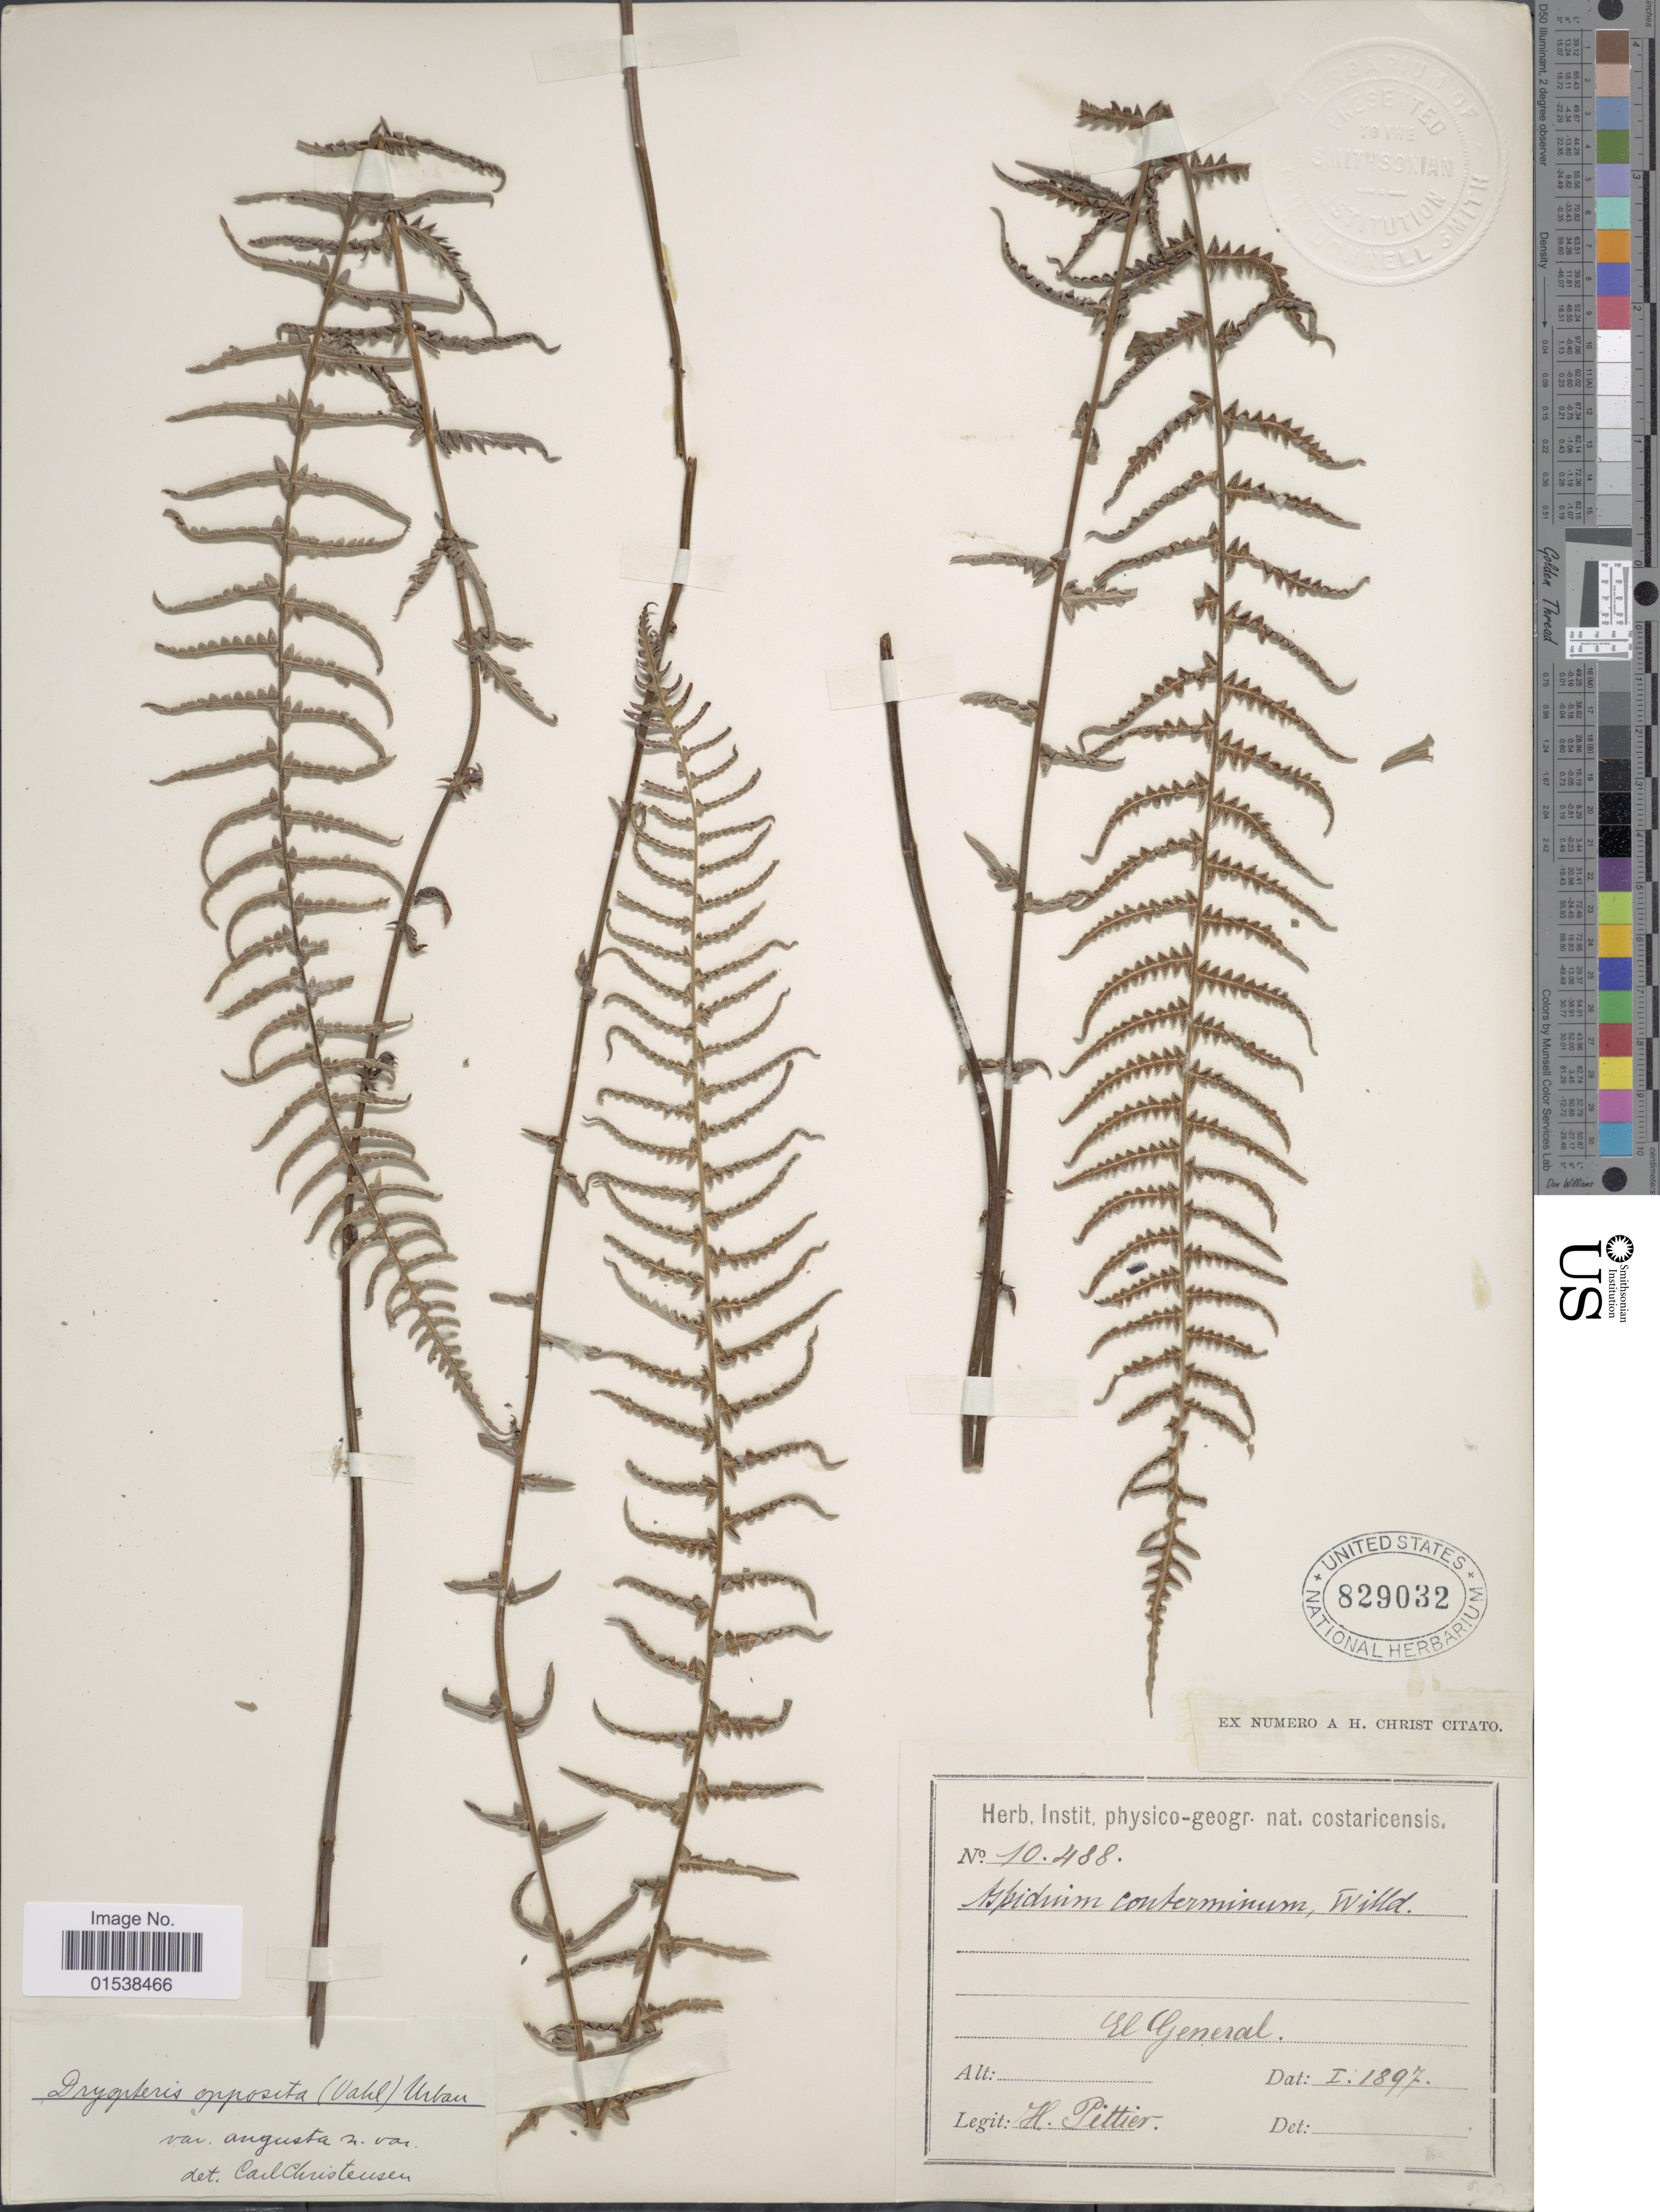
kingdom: Plantae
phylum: Tracheophyta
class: Polypodiopsida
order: Polypodiales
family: Thelypteridaceae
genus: Amauropelta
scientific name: Amauropelta opposita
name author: (Vahl) Pic. Serm.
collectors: H. F. Pittier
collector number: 10488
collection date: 1897-01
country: Costa Rica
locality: El General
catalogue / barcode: US 829032